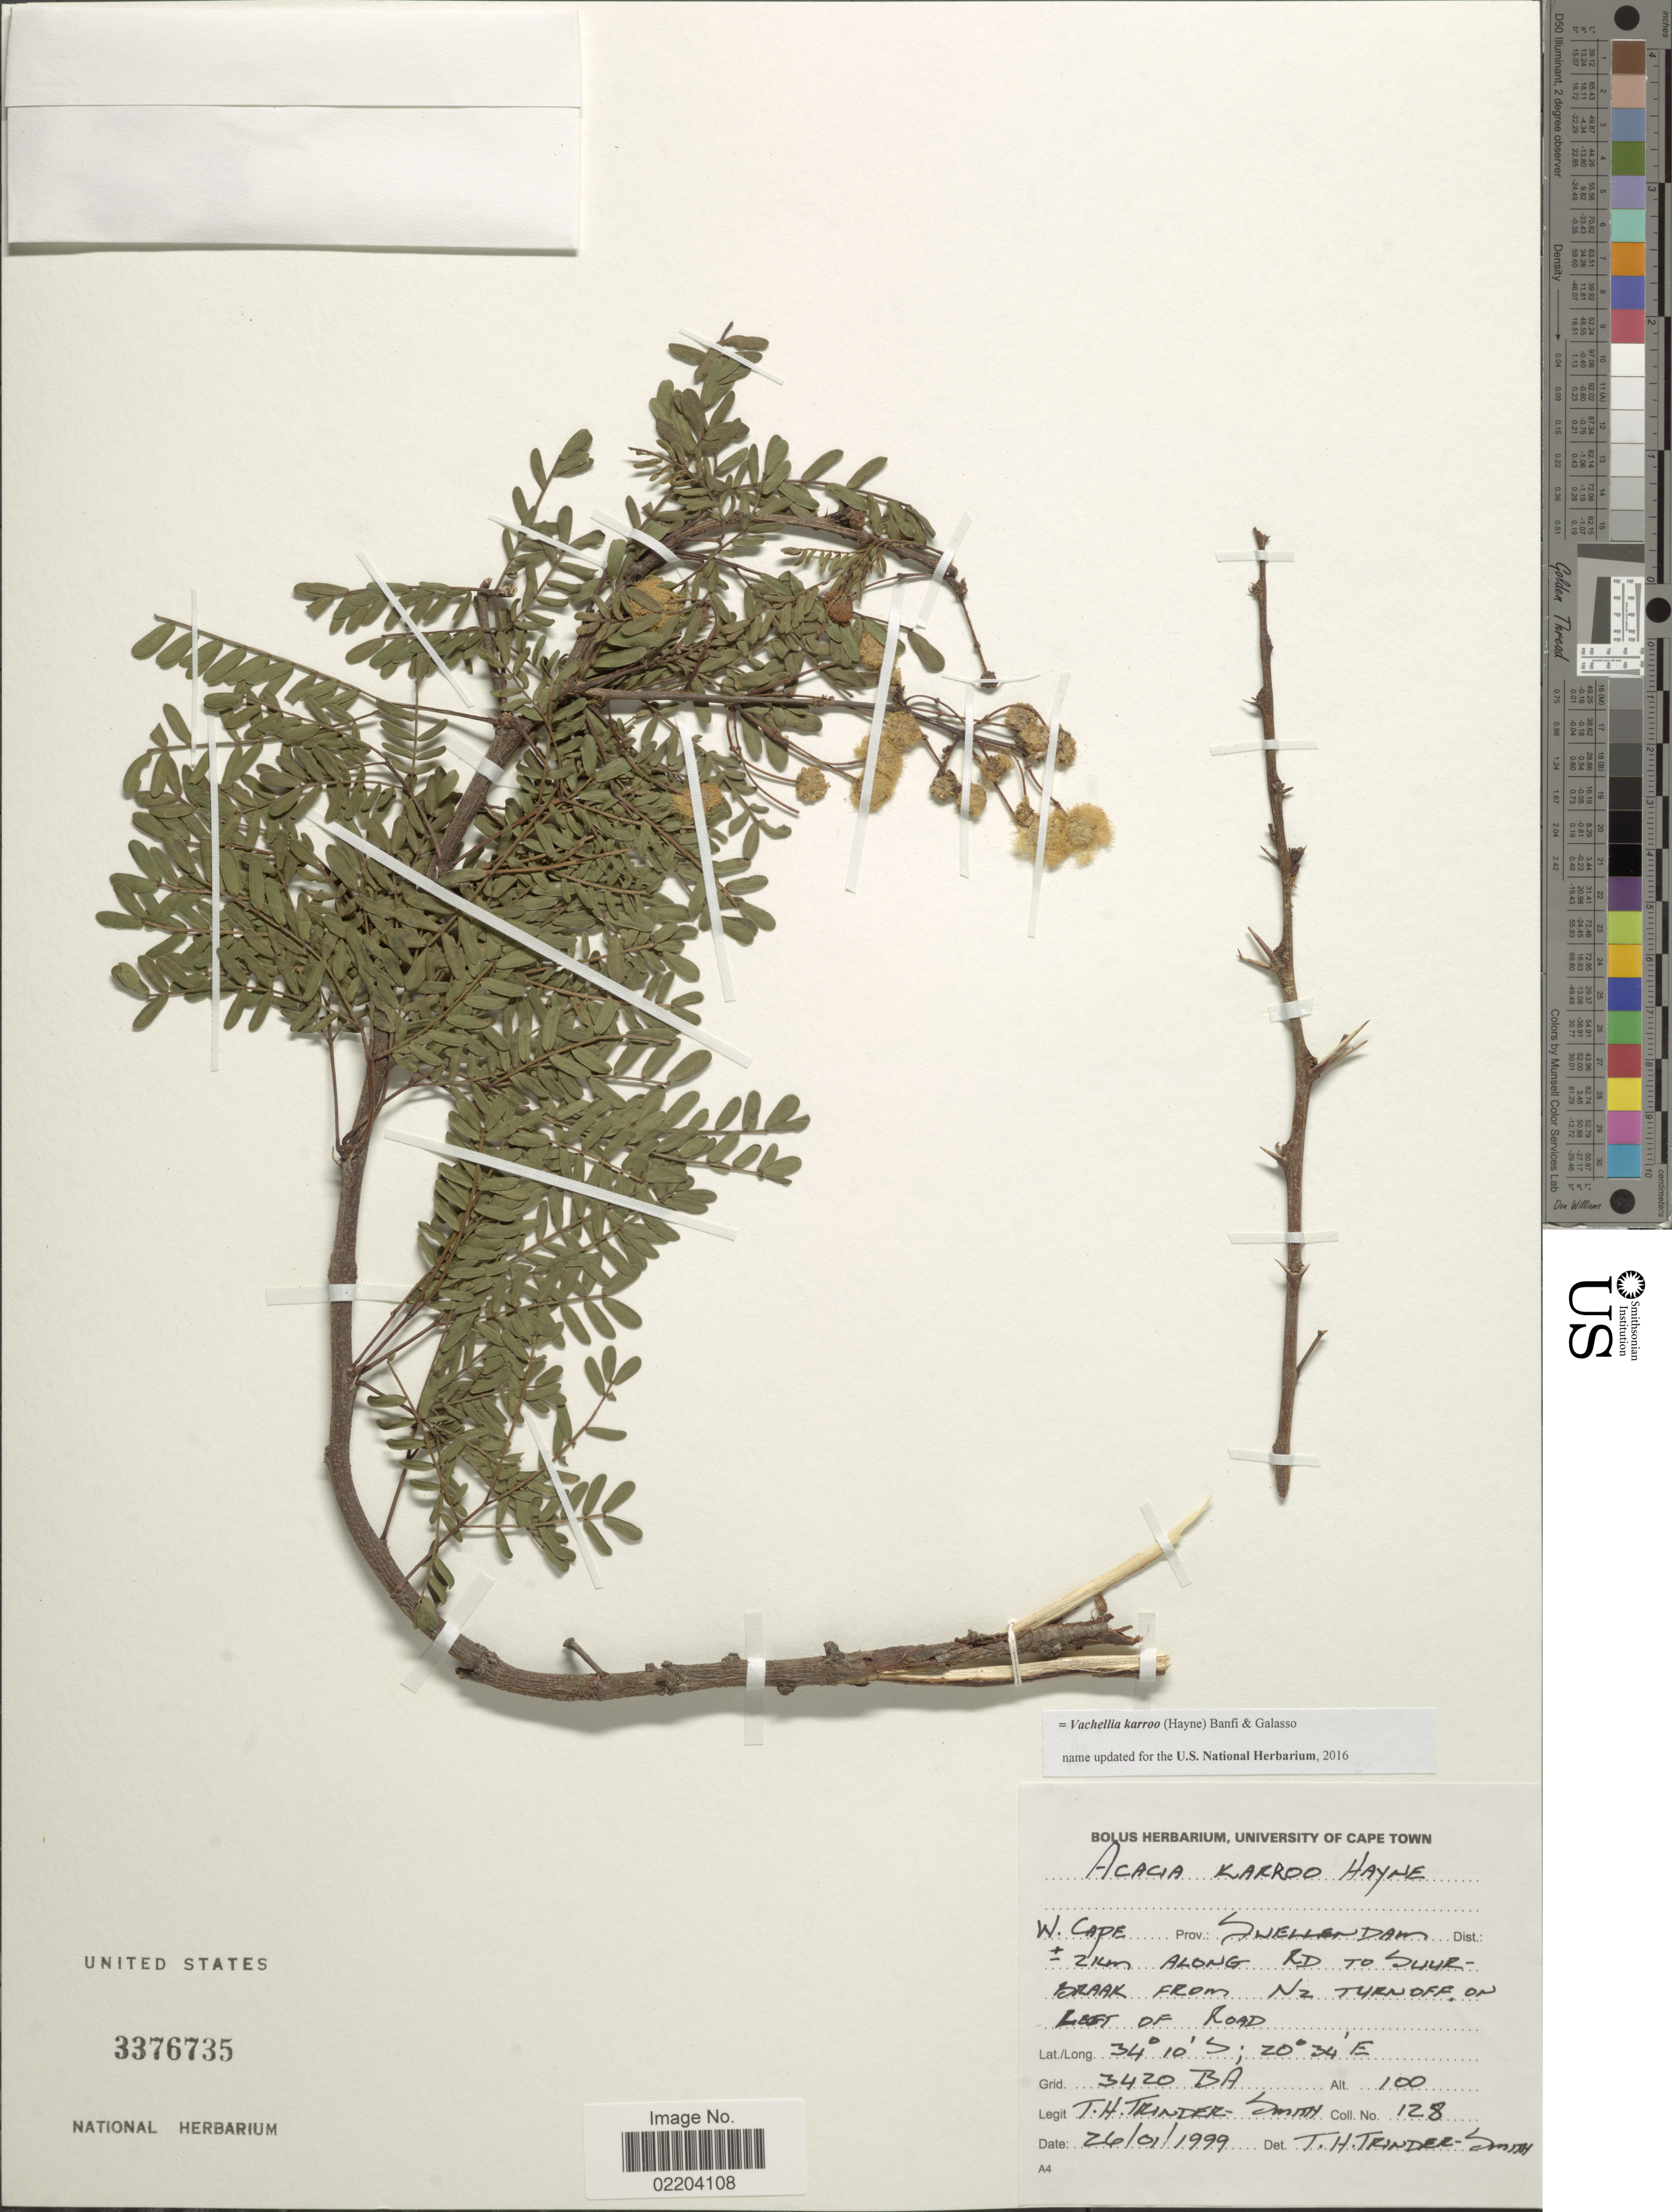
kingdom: Plantae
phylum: Tracheophyta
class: Magnoliopsida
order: Fabales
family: Fabaceae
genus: Vachellia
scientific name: Vachellia karroo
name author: (Hayne) Banfi & Galasso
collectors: T. H. Trinder-Smith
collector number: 128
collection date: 1999-01-26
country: South Africa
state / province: Western Cape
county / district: Swellendam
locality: ± 2 km along Rd to Suurbraak from N2 turnoff, on left of Road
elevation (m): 100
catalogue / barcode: US 3376735